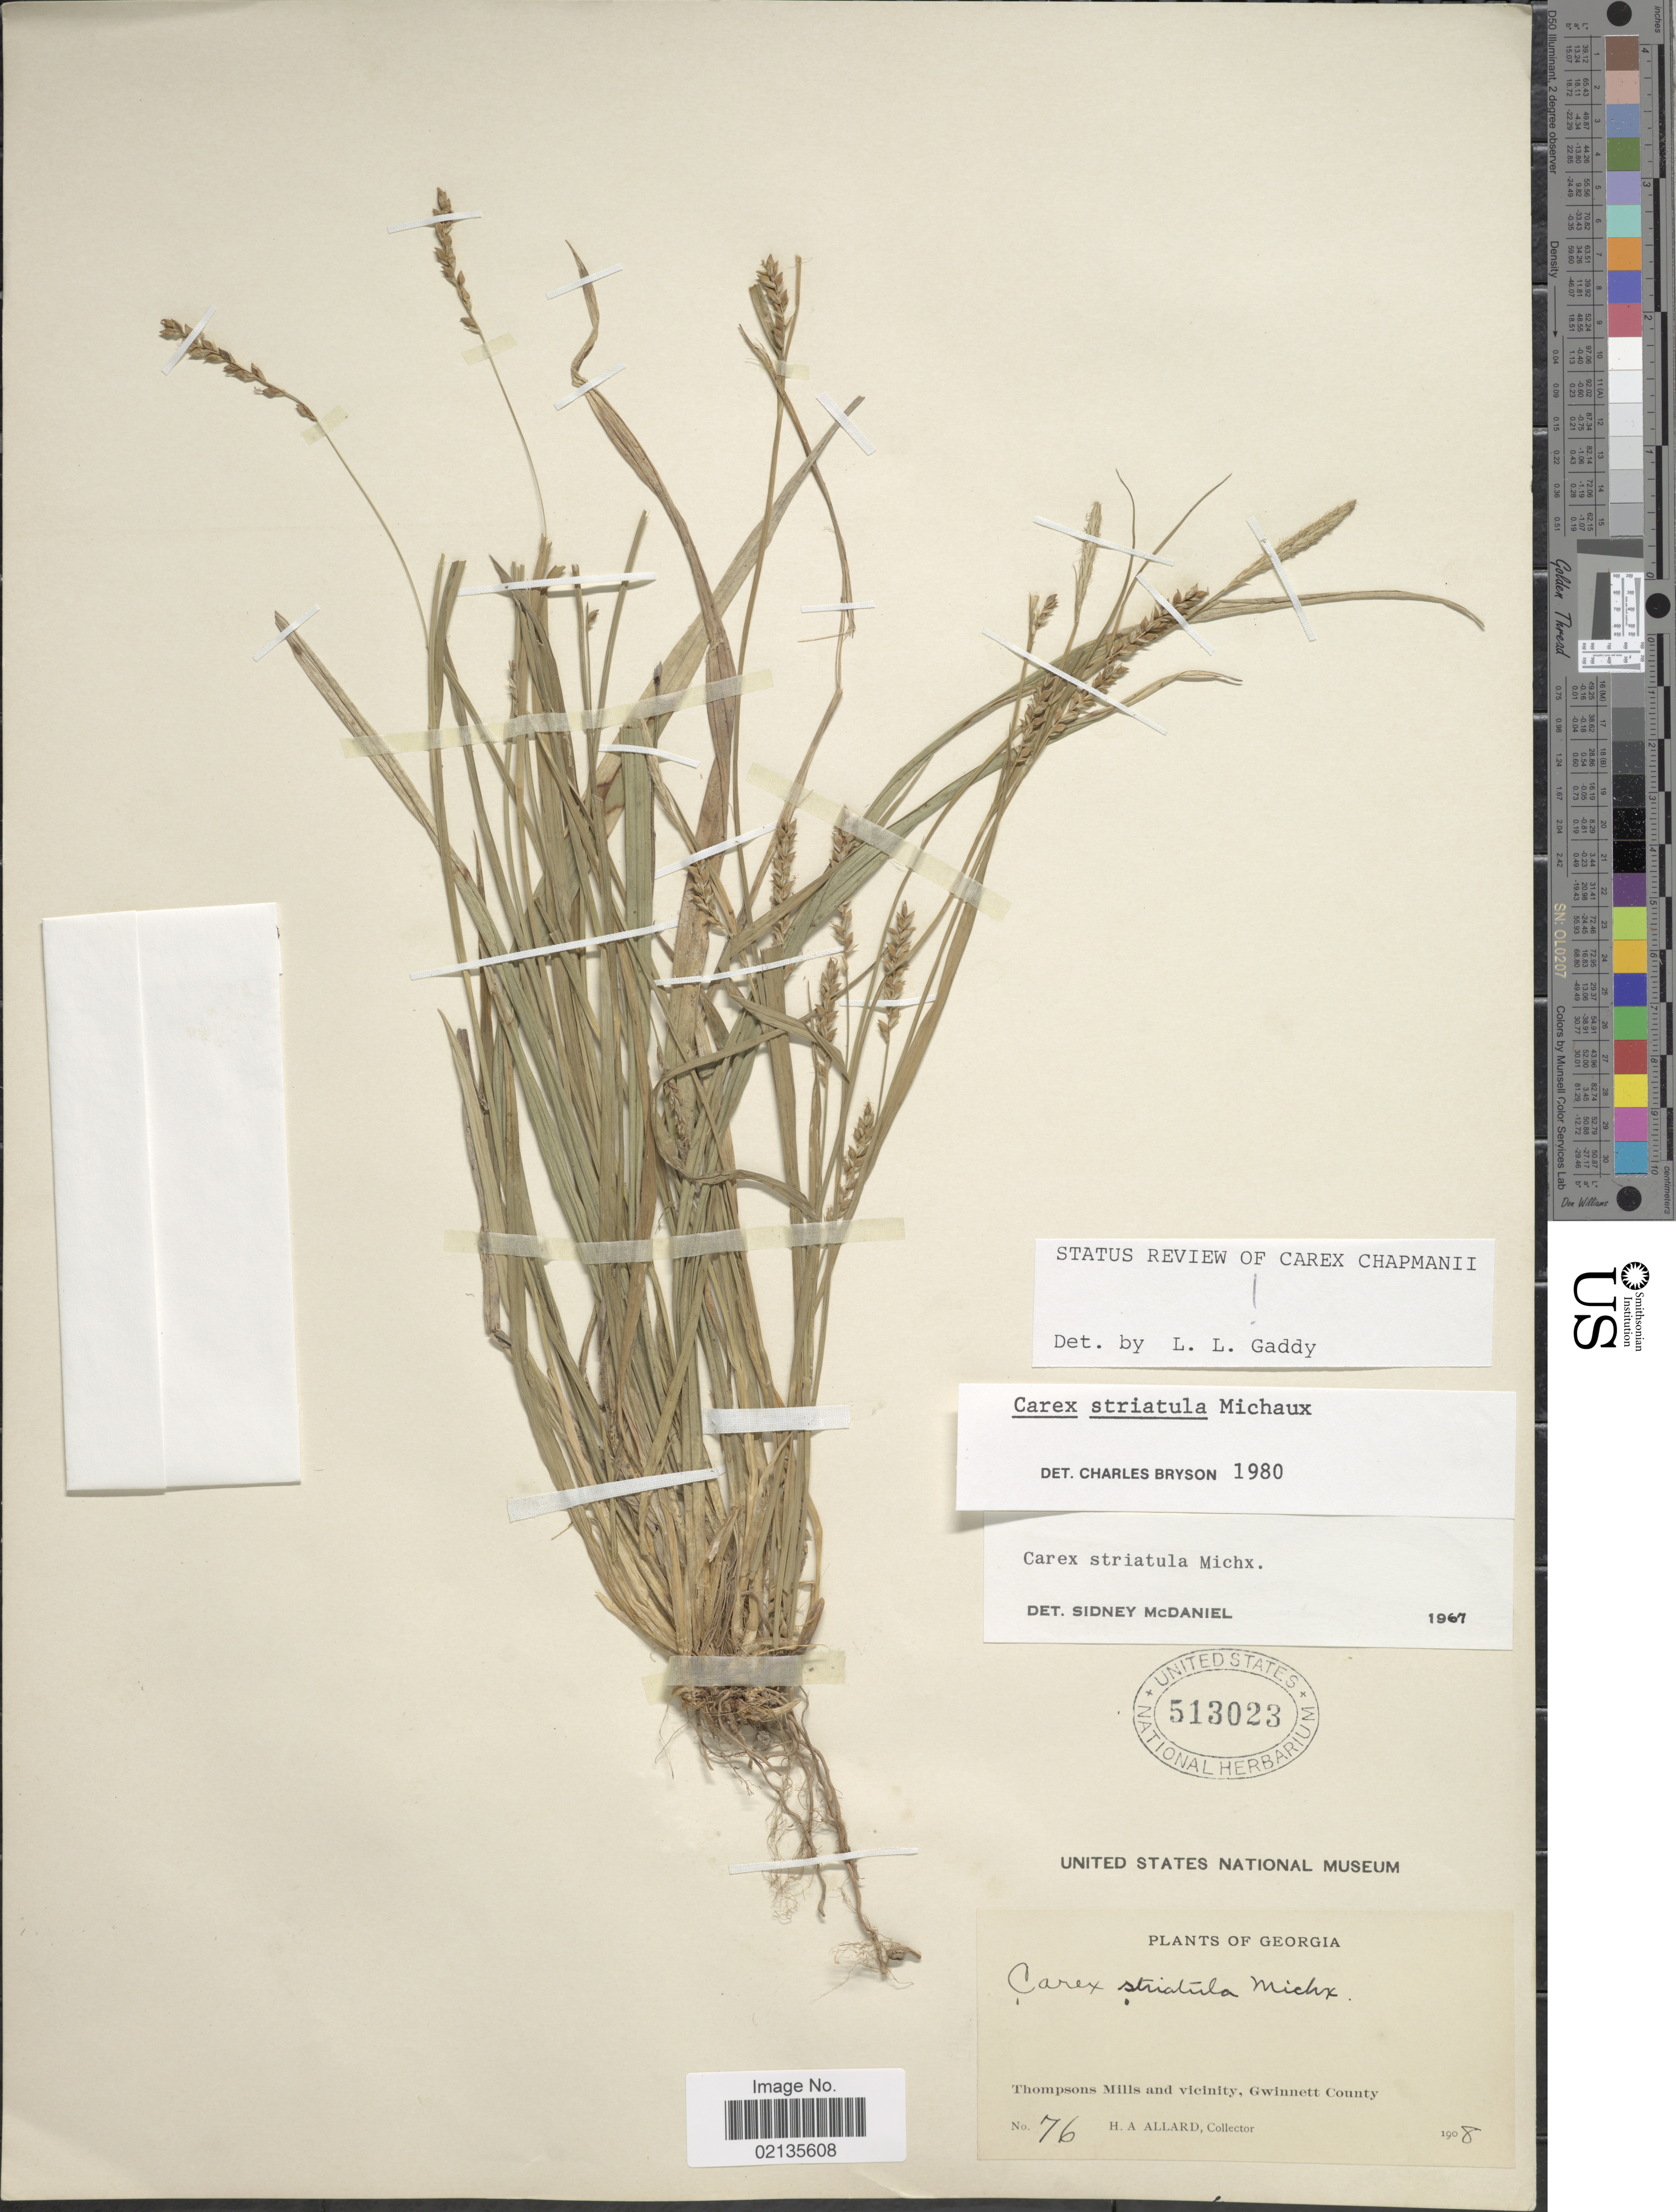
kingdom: Plantae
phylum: Tracheophyta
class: Liliopsida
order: Poales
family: Cyperaceae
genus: Carex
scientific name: Carex striatula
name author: Michx.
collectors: H. A. Allard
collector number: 76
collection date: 1908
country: United States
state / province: Georgia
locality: Thompsons Mills and vicinity, Gwinettt County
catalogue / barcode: US 513023